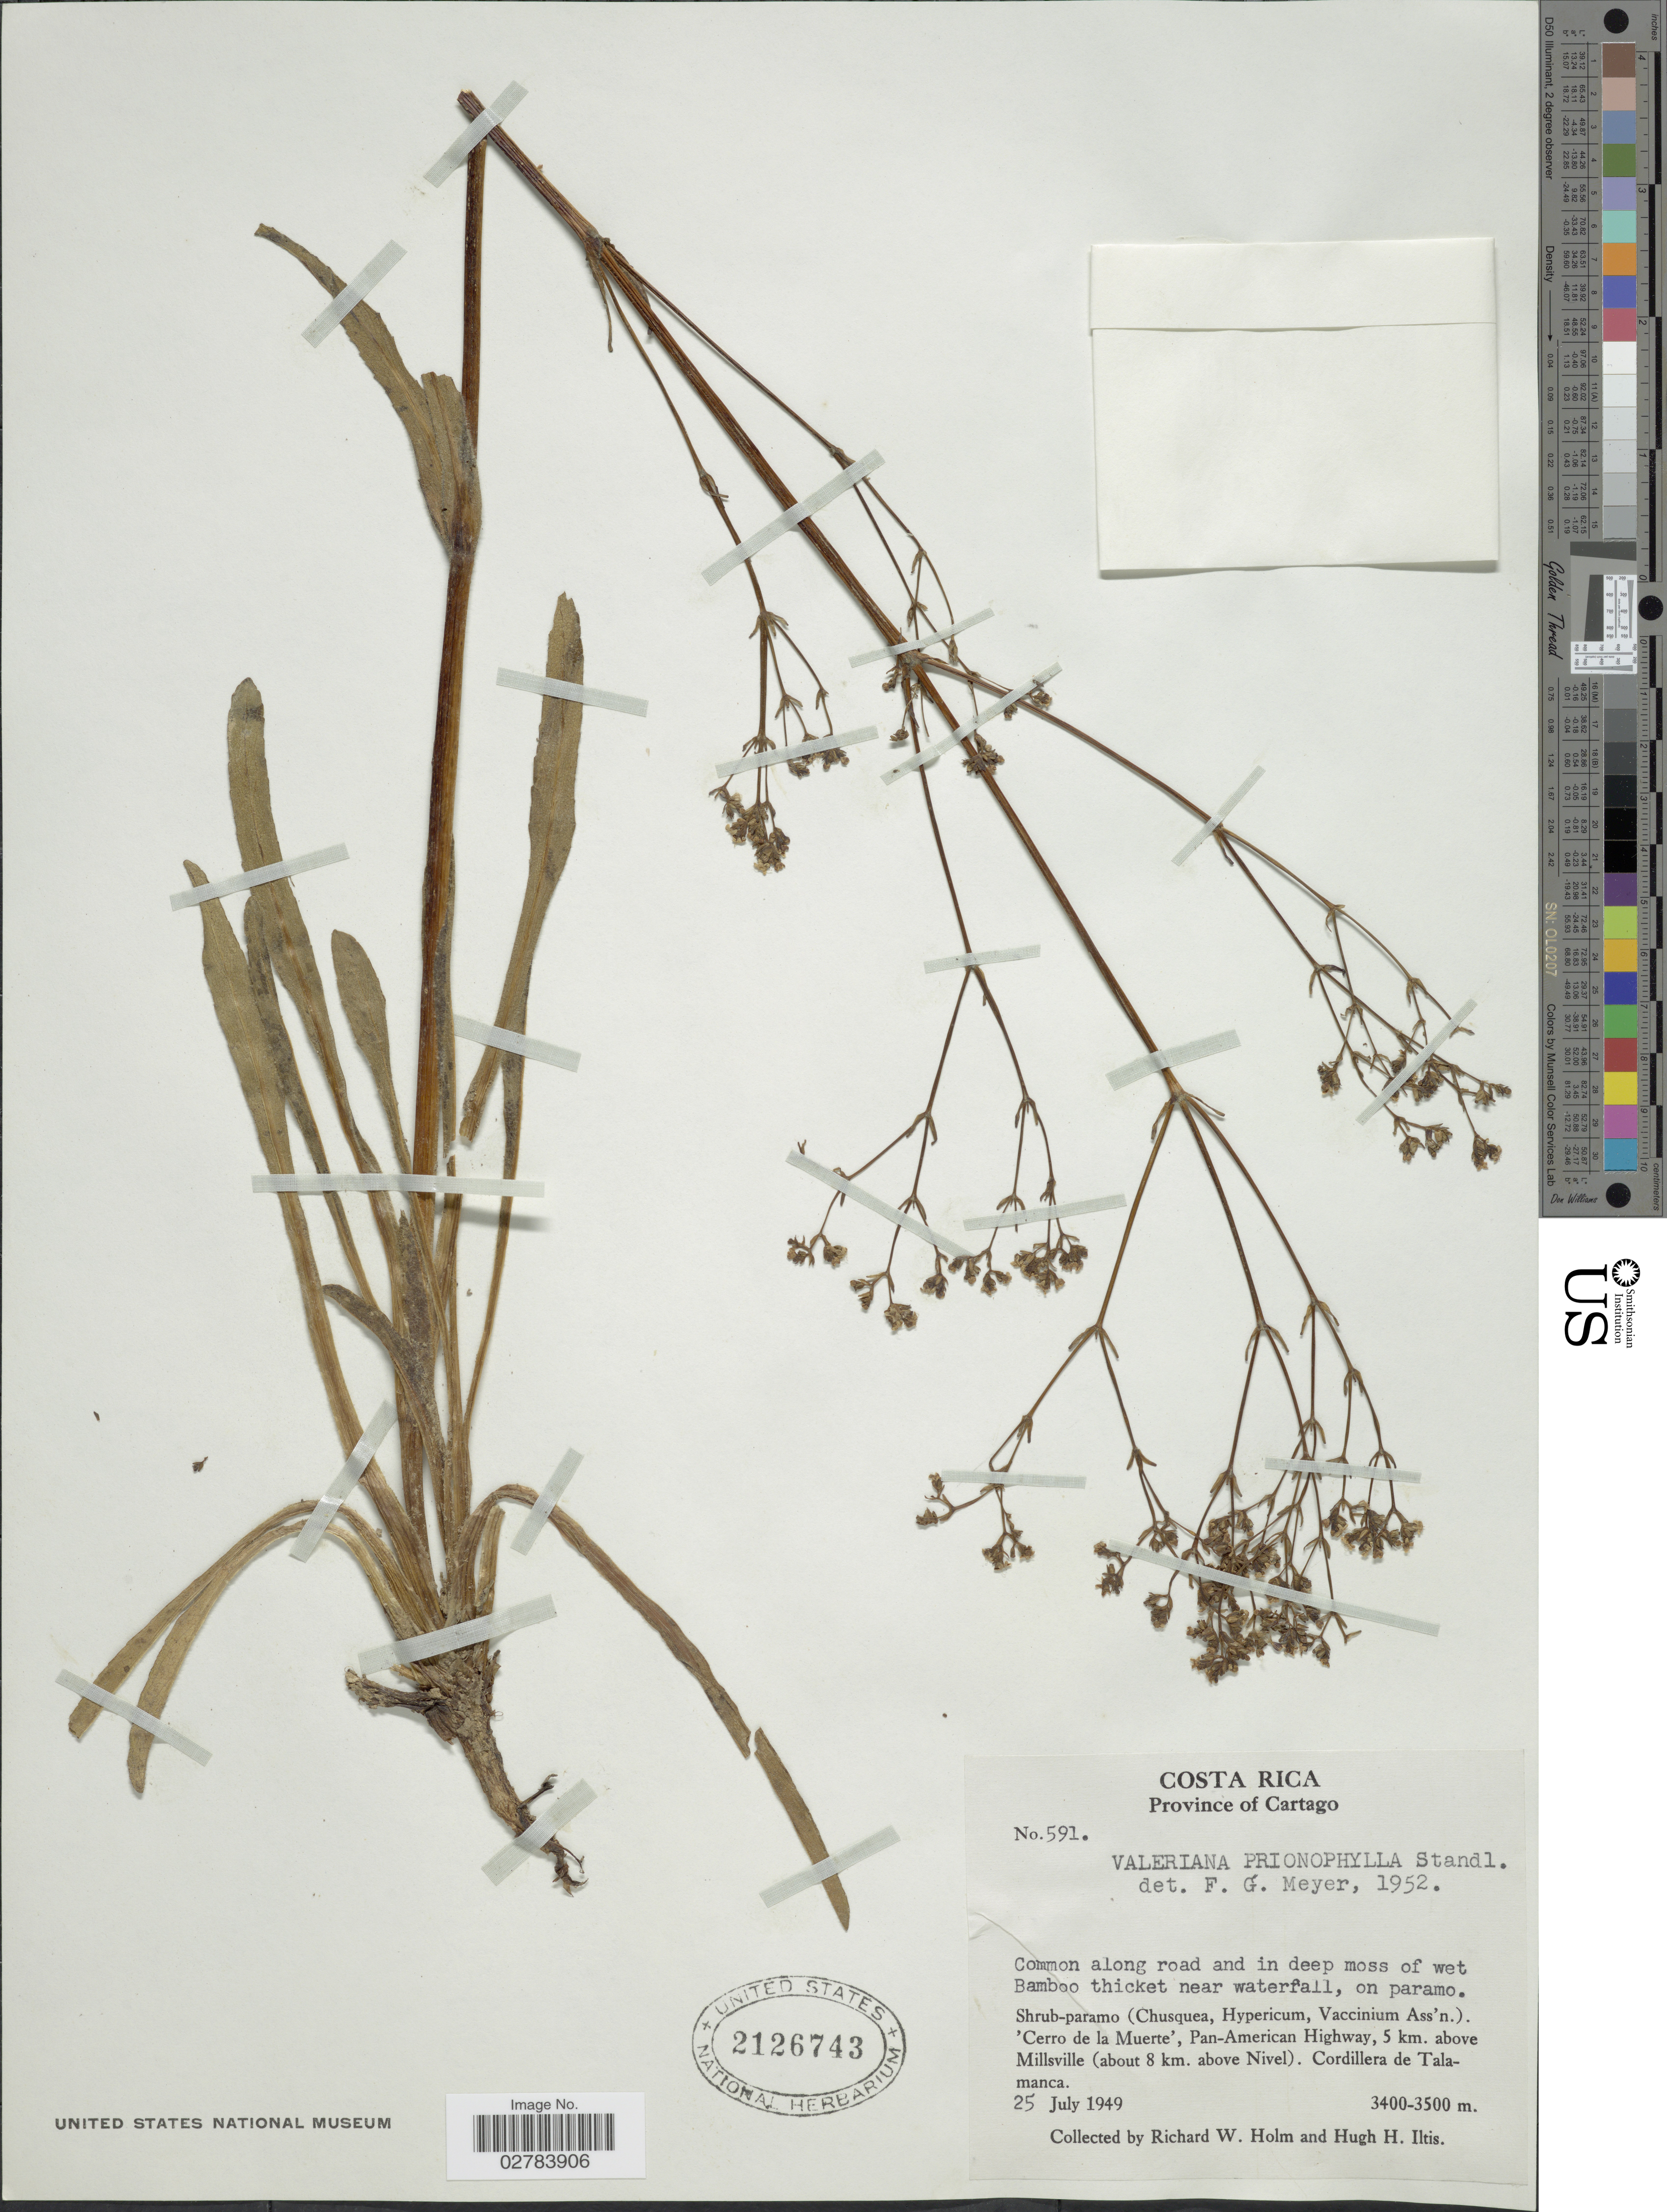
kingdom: Plantae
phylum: Tracheophyta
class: Magnoliopsida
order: Dipsacales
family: Caprifoliaceae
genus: Valeriana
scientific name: Valeriana prionophylla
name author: Standl.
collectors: R. W. Holm & H. H. Iltis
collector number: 591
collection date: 1949-07-25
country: Costa Rica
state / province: Cartago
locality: Cerro de la Muerte, Pan-American Highway, 5 km. above Millsville (about 8 km. above Nivel). Cordillera de Talamanca.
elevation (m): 3400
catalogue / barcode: US 2126743